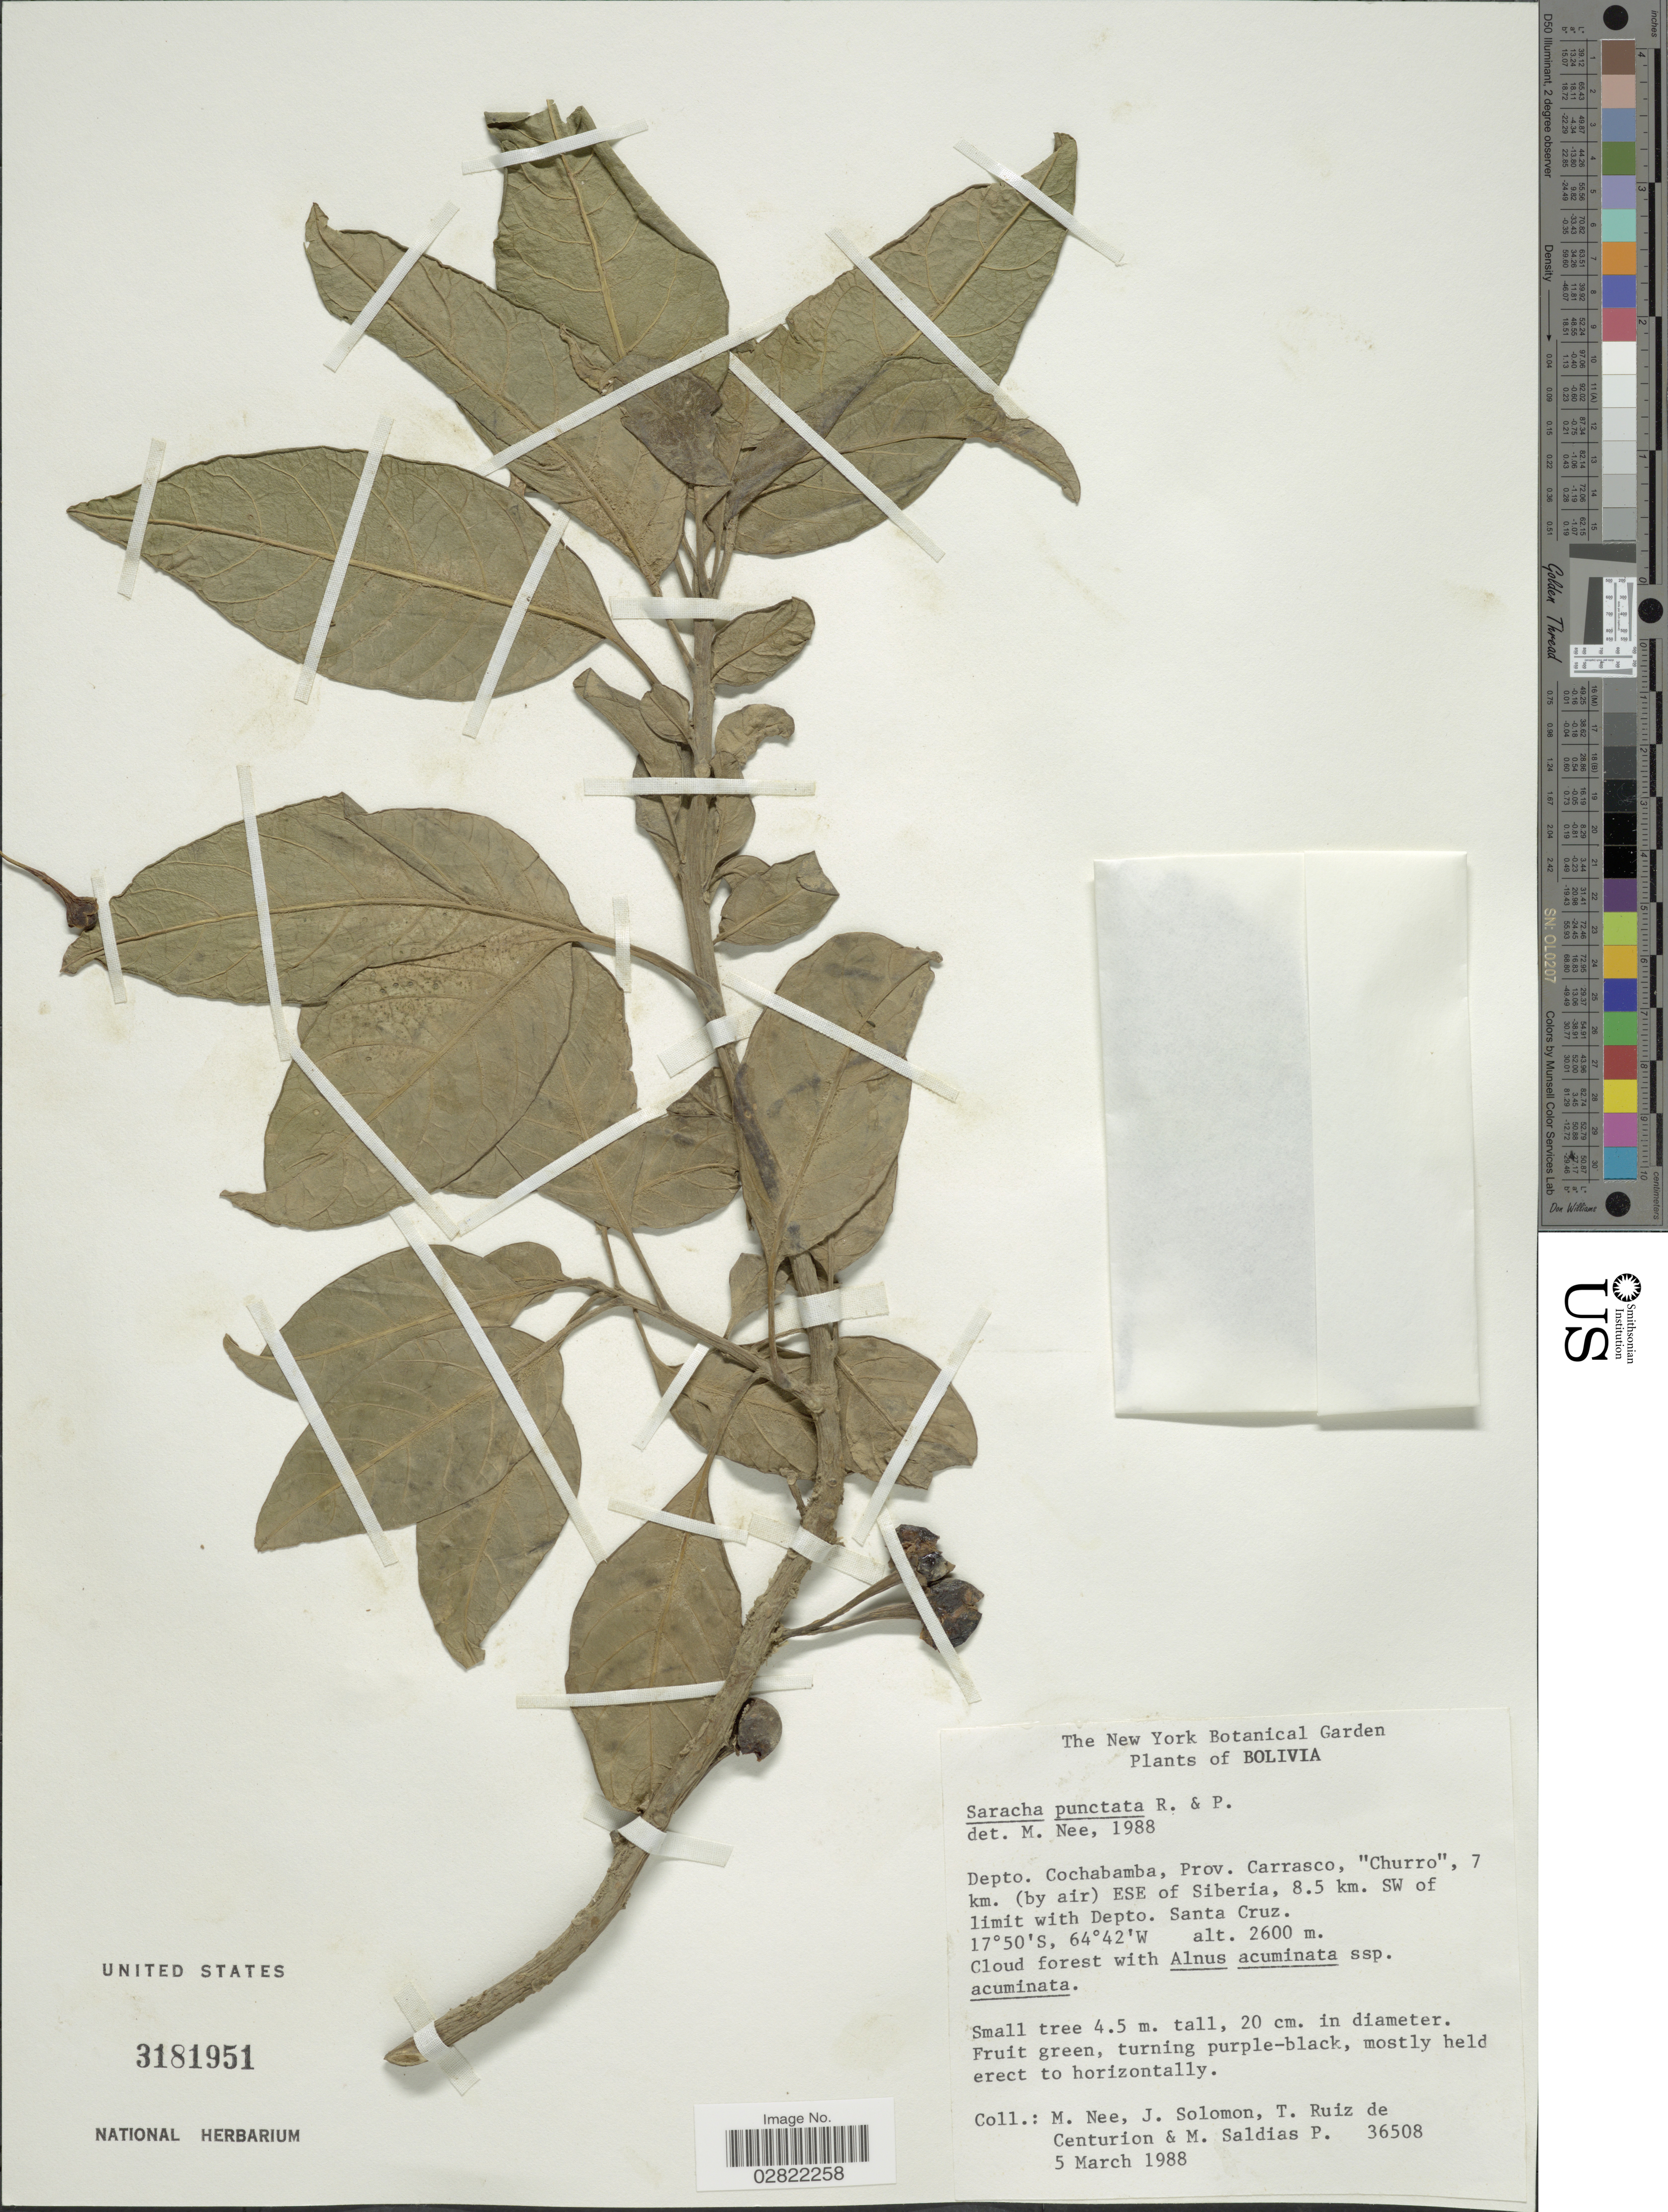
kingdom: Plantae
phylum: Tracheophyta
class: Magnoliopsida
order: Solanales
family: Solanaceae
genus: Saracha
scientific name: Saracha punctata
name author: Ruiz & Pav.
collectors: M. Nee, J. Solomon, T. De Centurion & M. Saldias P.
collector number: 36508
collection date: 1988-03-05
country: Bolivia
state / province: Cochabamba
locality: Depto. Cochabamba, Prov. Carrasco, "Churro", 7 km. (by air) ESE of Siberia, 8.5 km. SW of limit with Depto. Santa Cruz.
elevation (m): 2600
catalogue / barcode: US 3181951